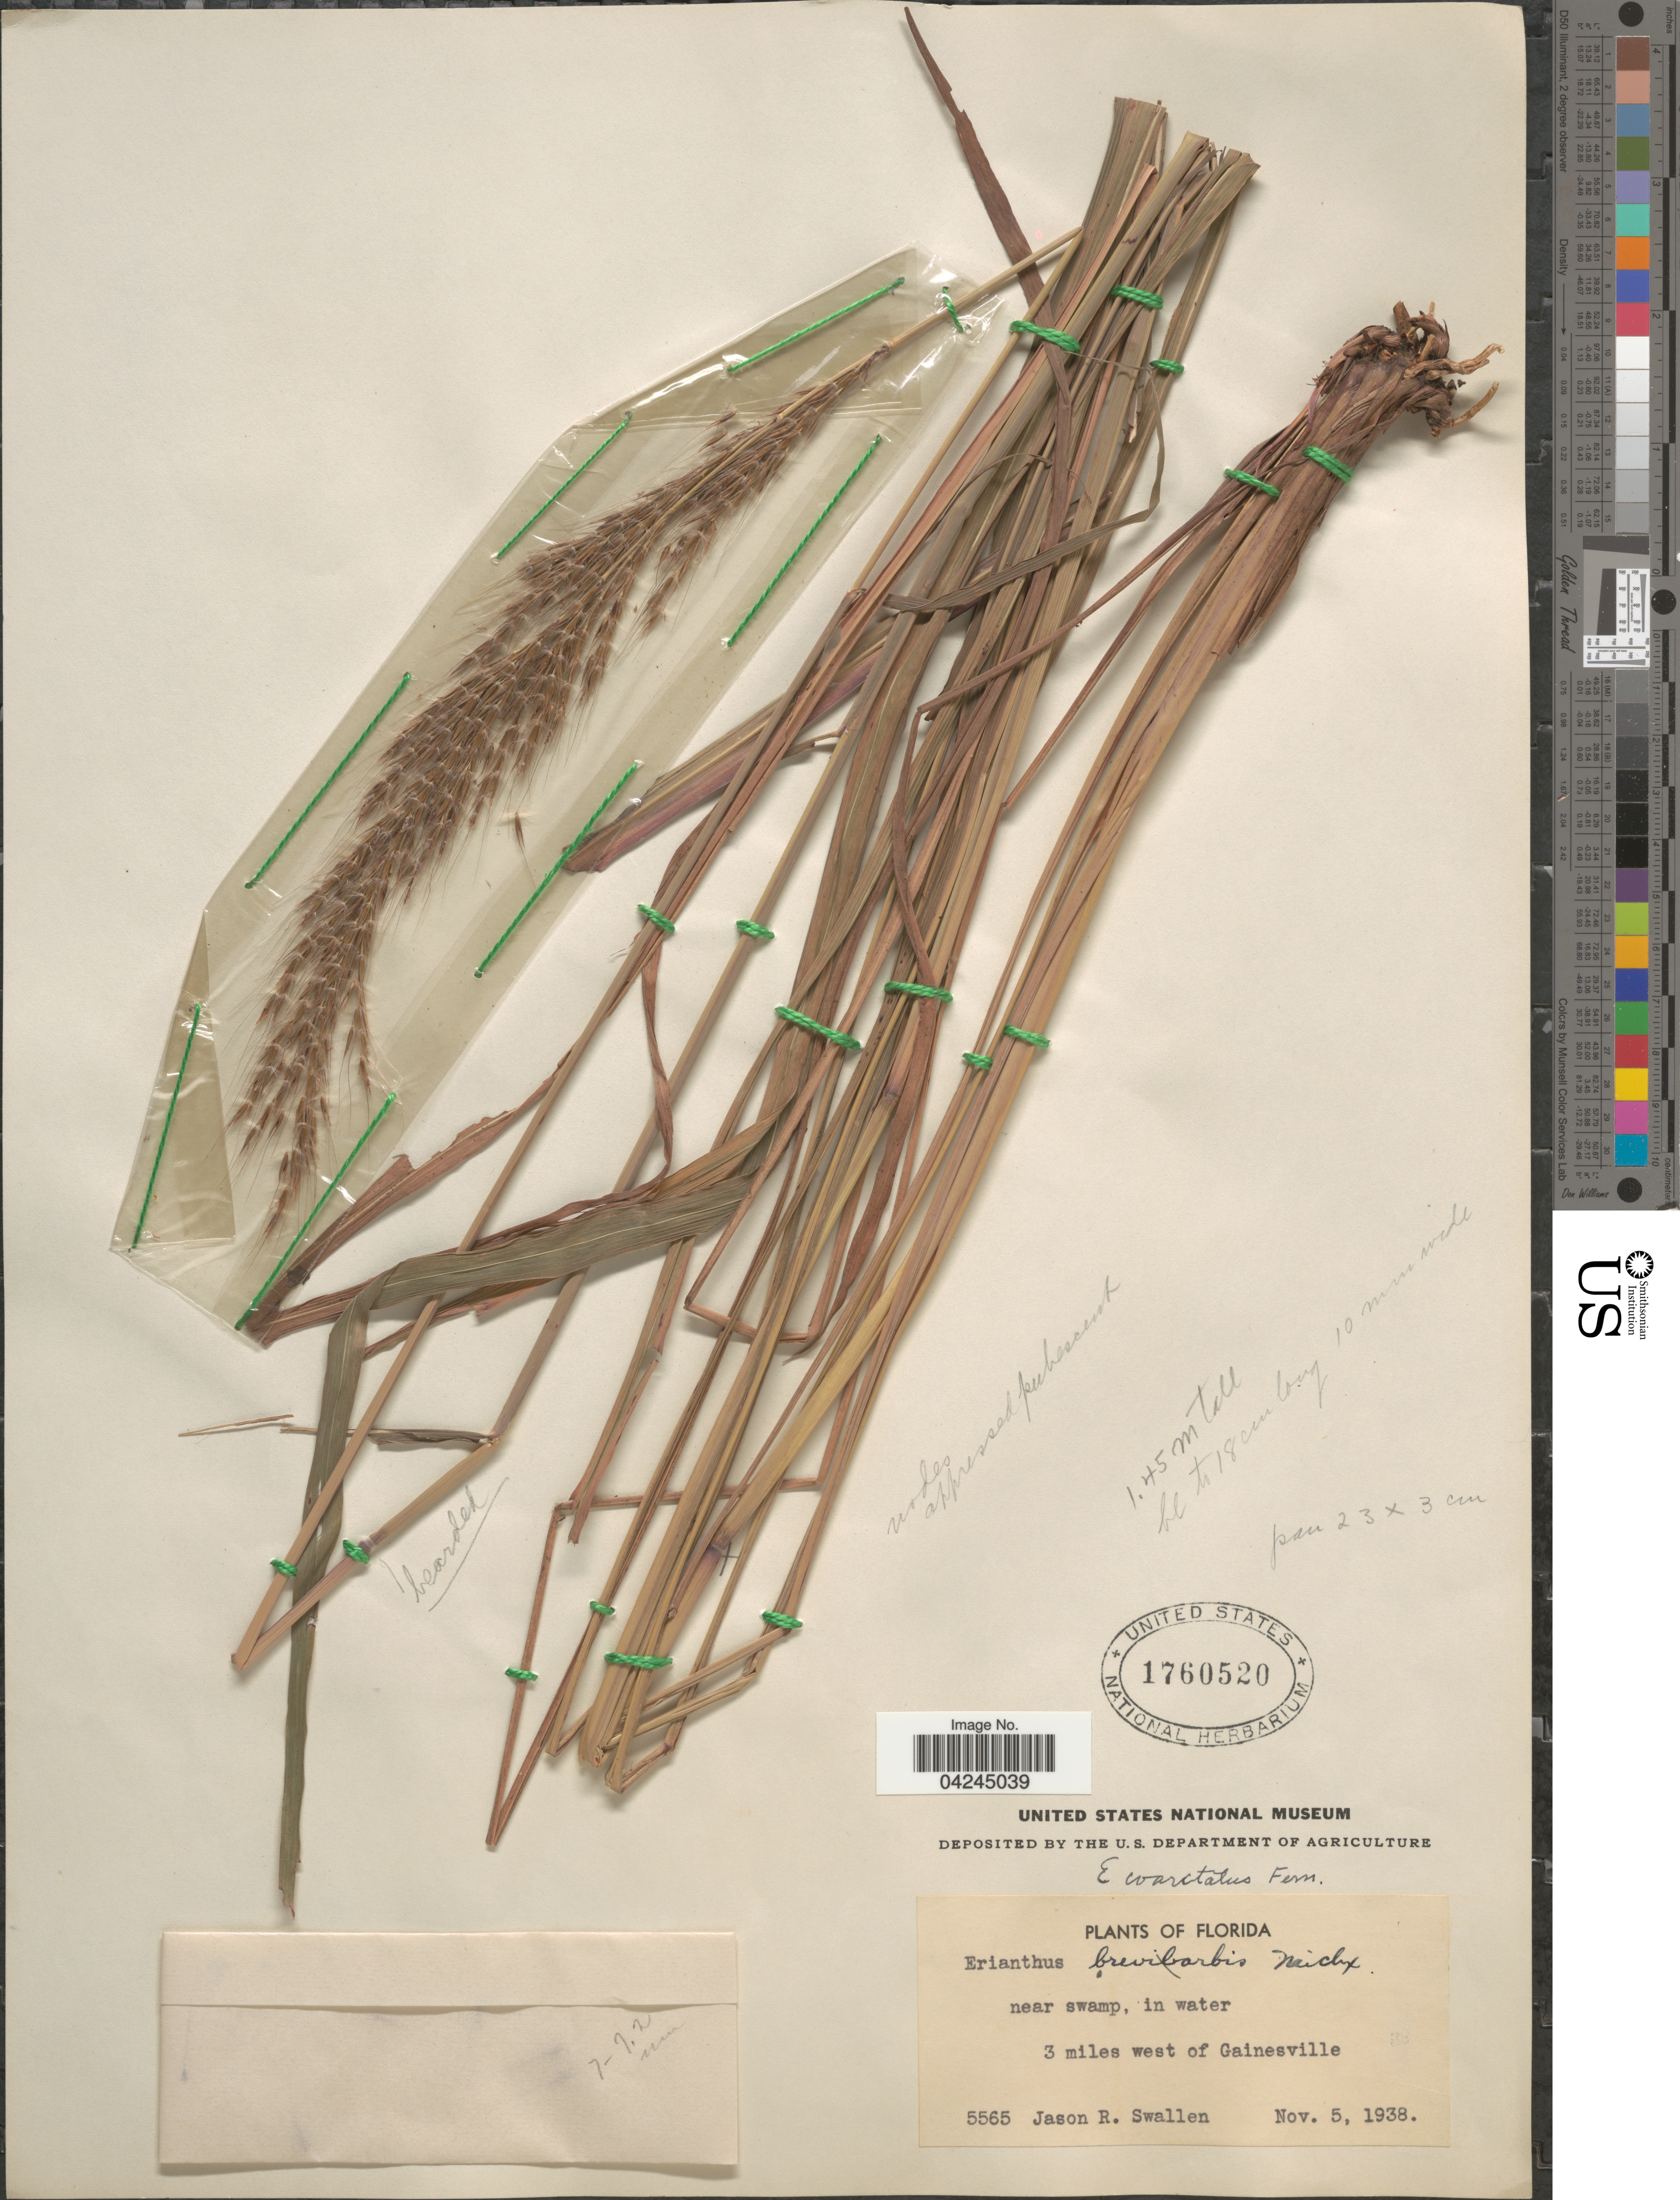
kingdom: Plantae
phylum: Tracheophyta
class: Liliopsida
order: Poales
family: Poaceae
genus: Erianthus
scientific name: Erianthus coarctatus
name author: Fernald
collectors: J. R. Swallen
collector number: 5565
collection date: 1938-11-05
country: United States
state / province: Florida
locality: Near swamp, in water 3 miles west of Gainesville.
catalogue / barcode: US 1760520